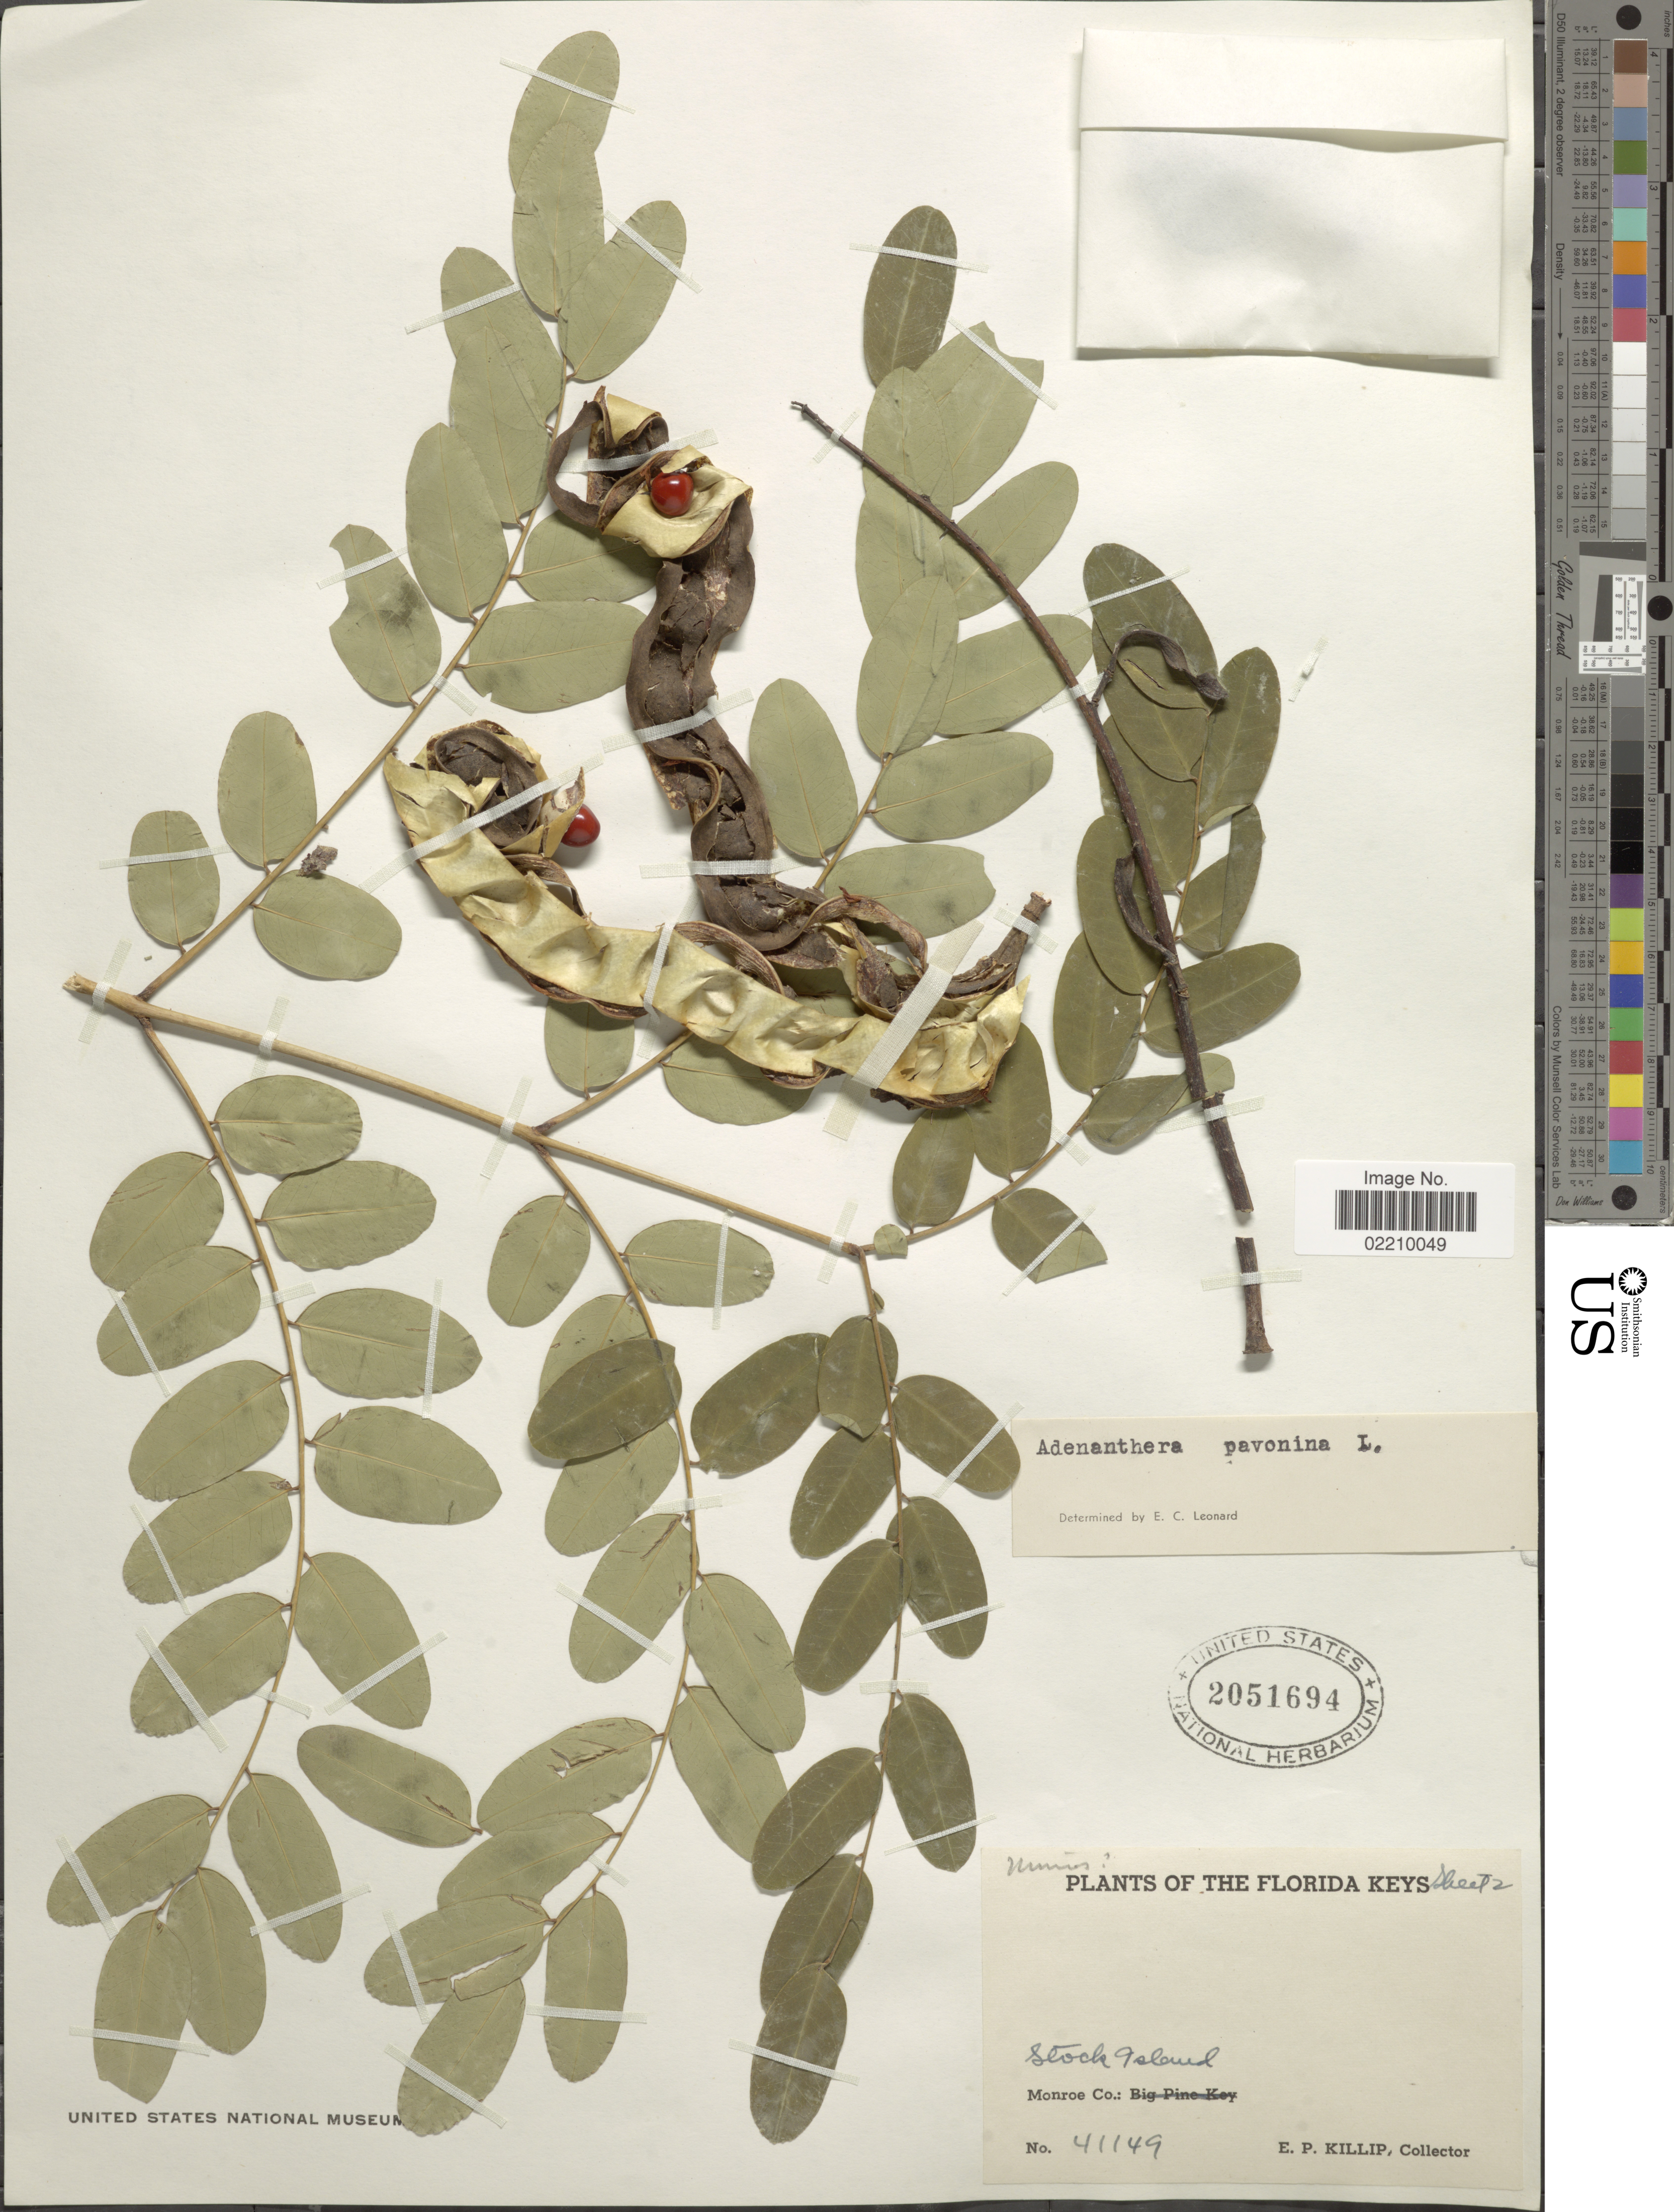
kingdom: Plantae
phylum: Tracheophyta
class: Magnoliopsida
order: Fabales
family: Fabaceae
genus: Adenanthera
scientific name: Adenanthera pavonina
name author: L.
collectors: E. P. Killip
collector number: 41149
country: United States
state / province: Florida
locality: Forida Keys, , Stock Island, Monroe Co.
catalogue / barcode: US 2051694